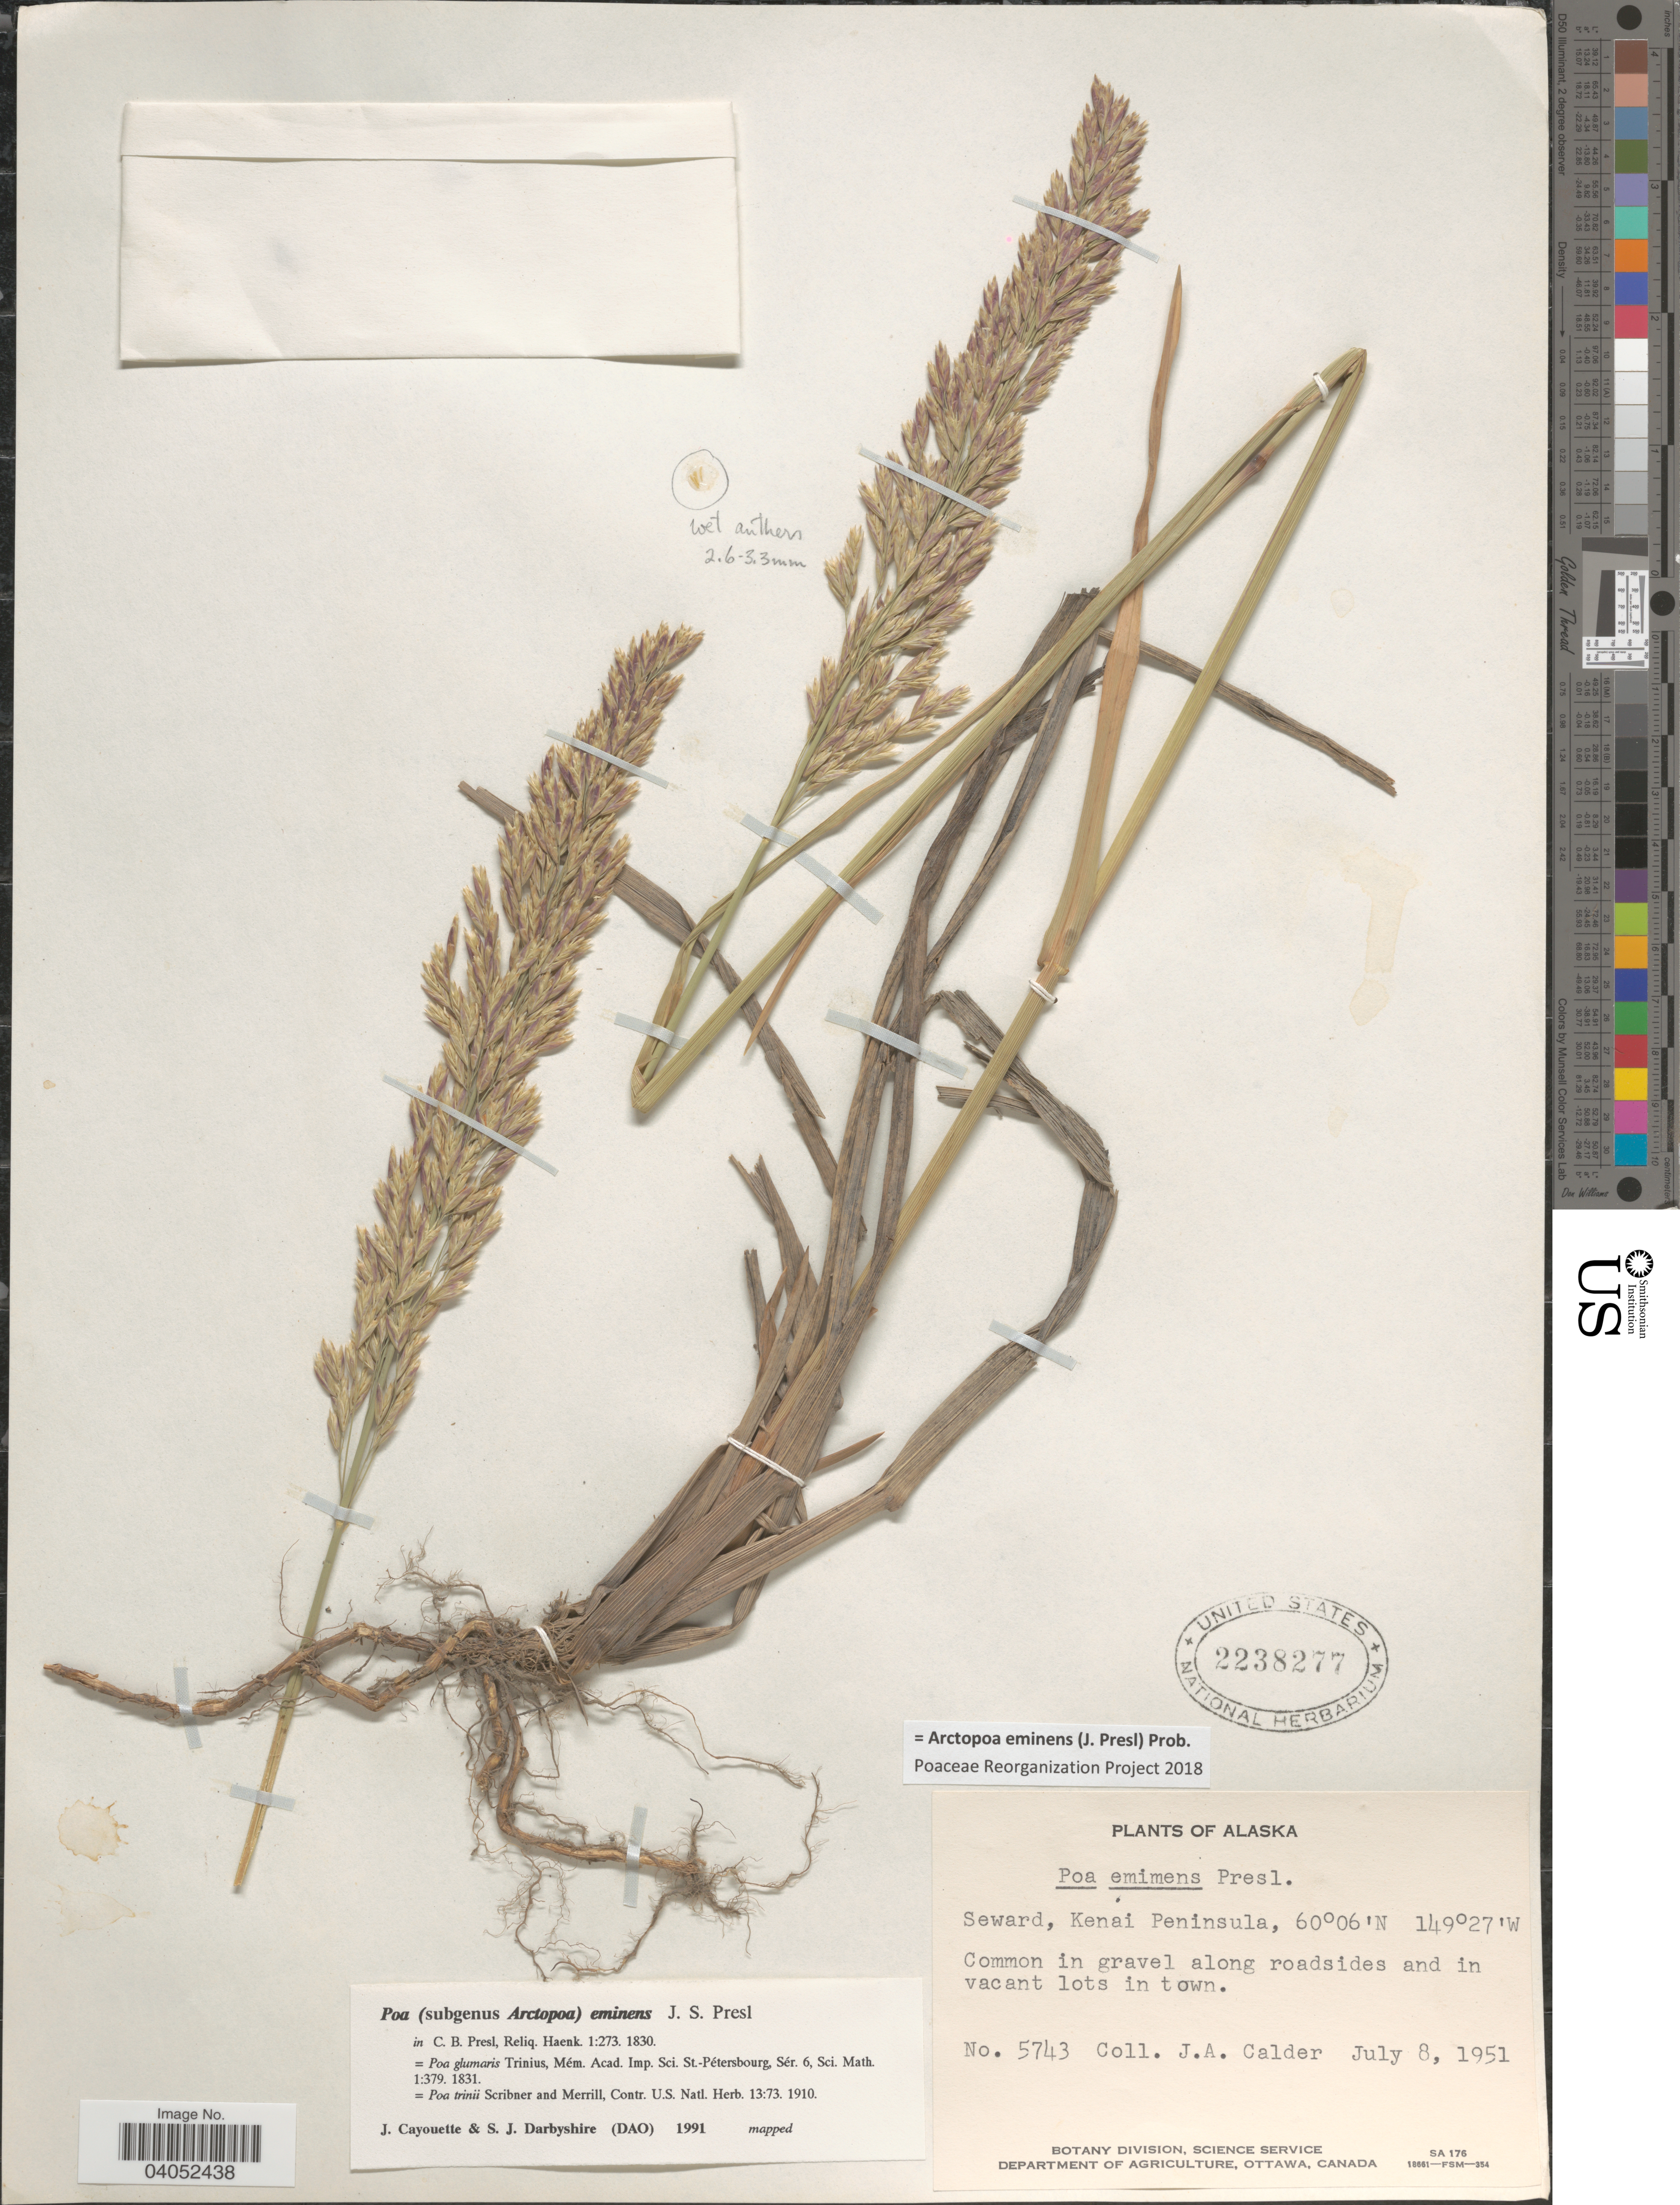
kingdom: Plantae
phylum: Tracheophyta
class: Liliopsida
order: Poales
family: Poaceae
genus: Arctopoa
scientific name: Arctopoa eminens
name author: (J. Presl) Prob.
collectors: J. A. Calder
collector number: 5743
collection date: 1951-07-08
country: United States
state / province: Alaska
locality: Seward, Kenai Peninsula. Common in gravel along roadsides and in vacant lots in town.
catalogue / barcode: US 2238277